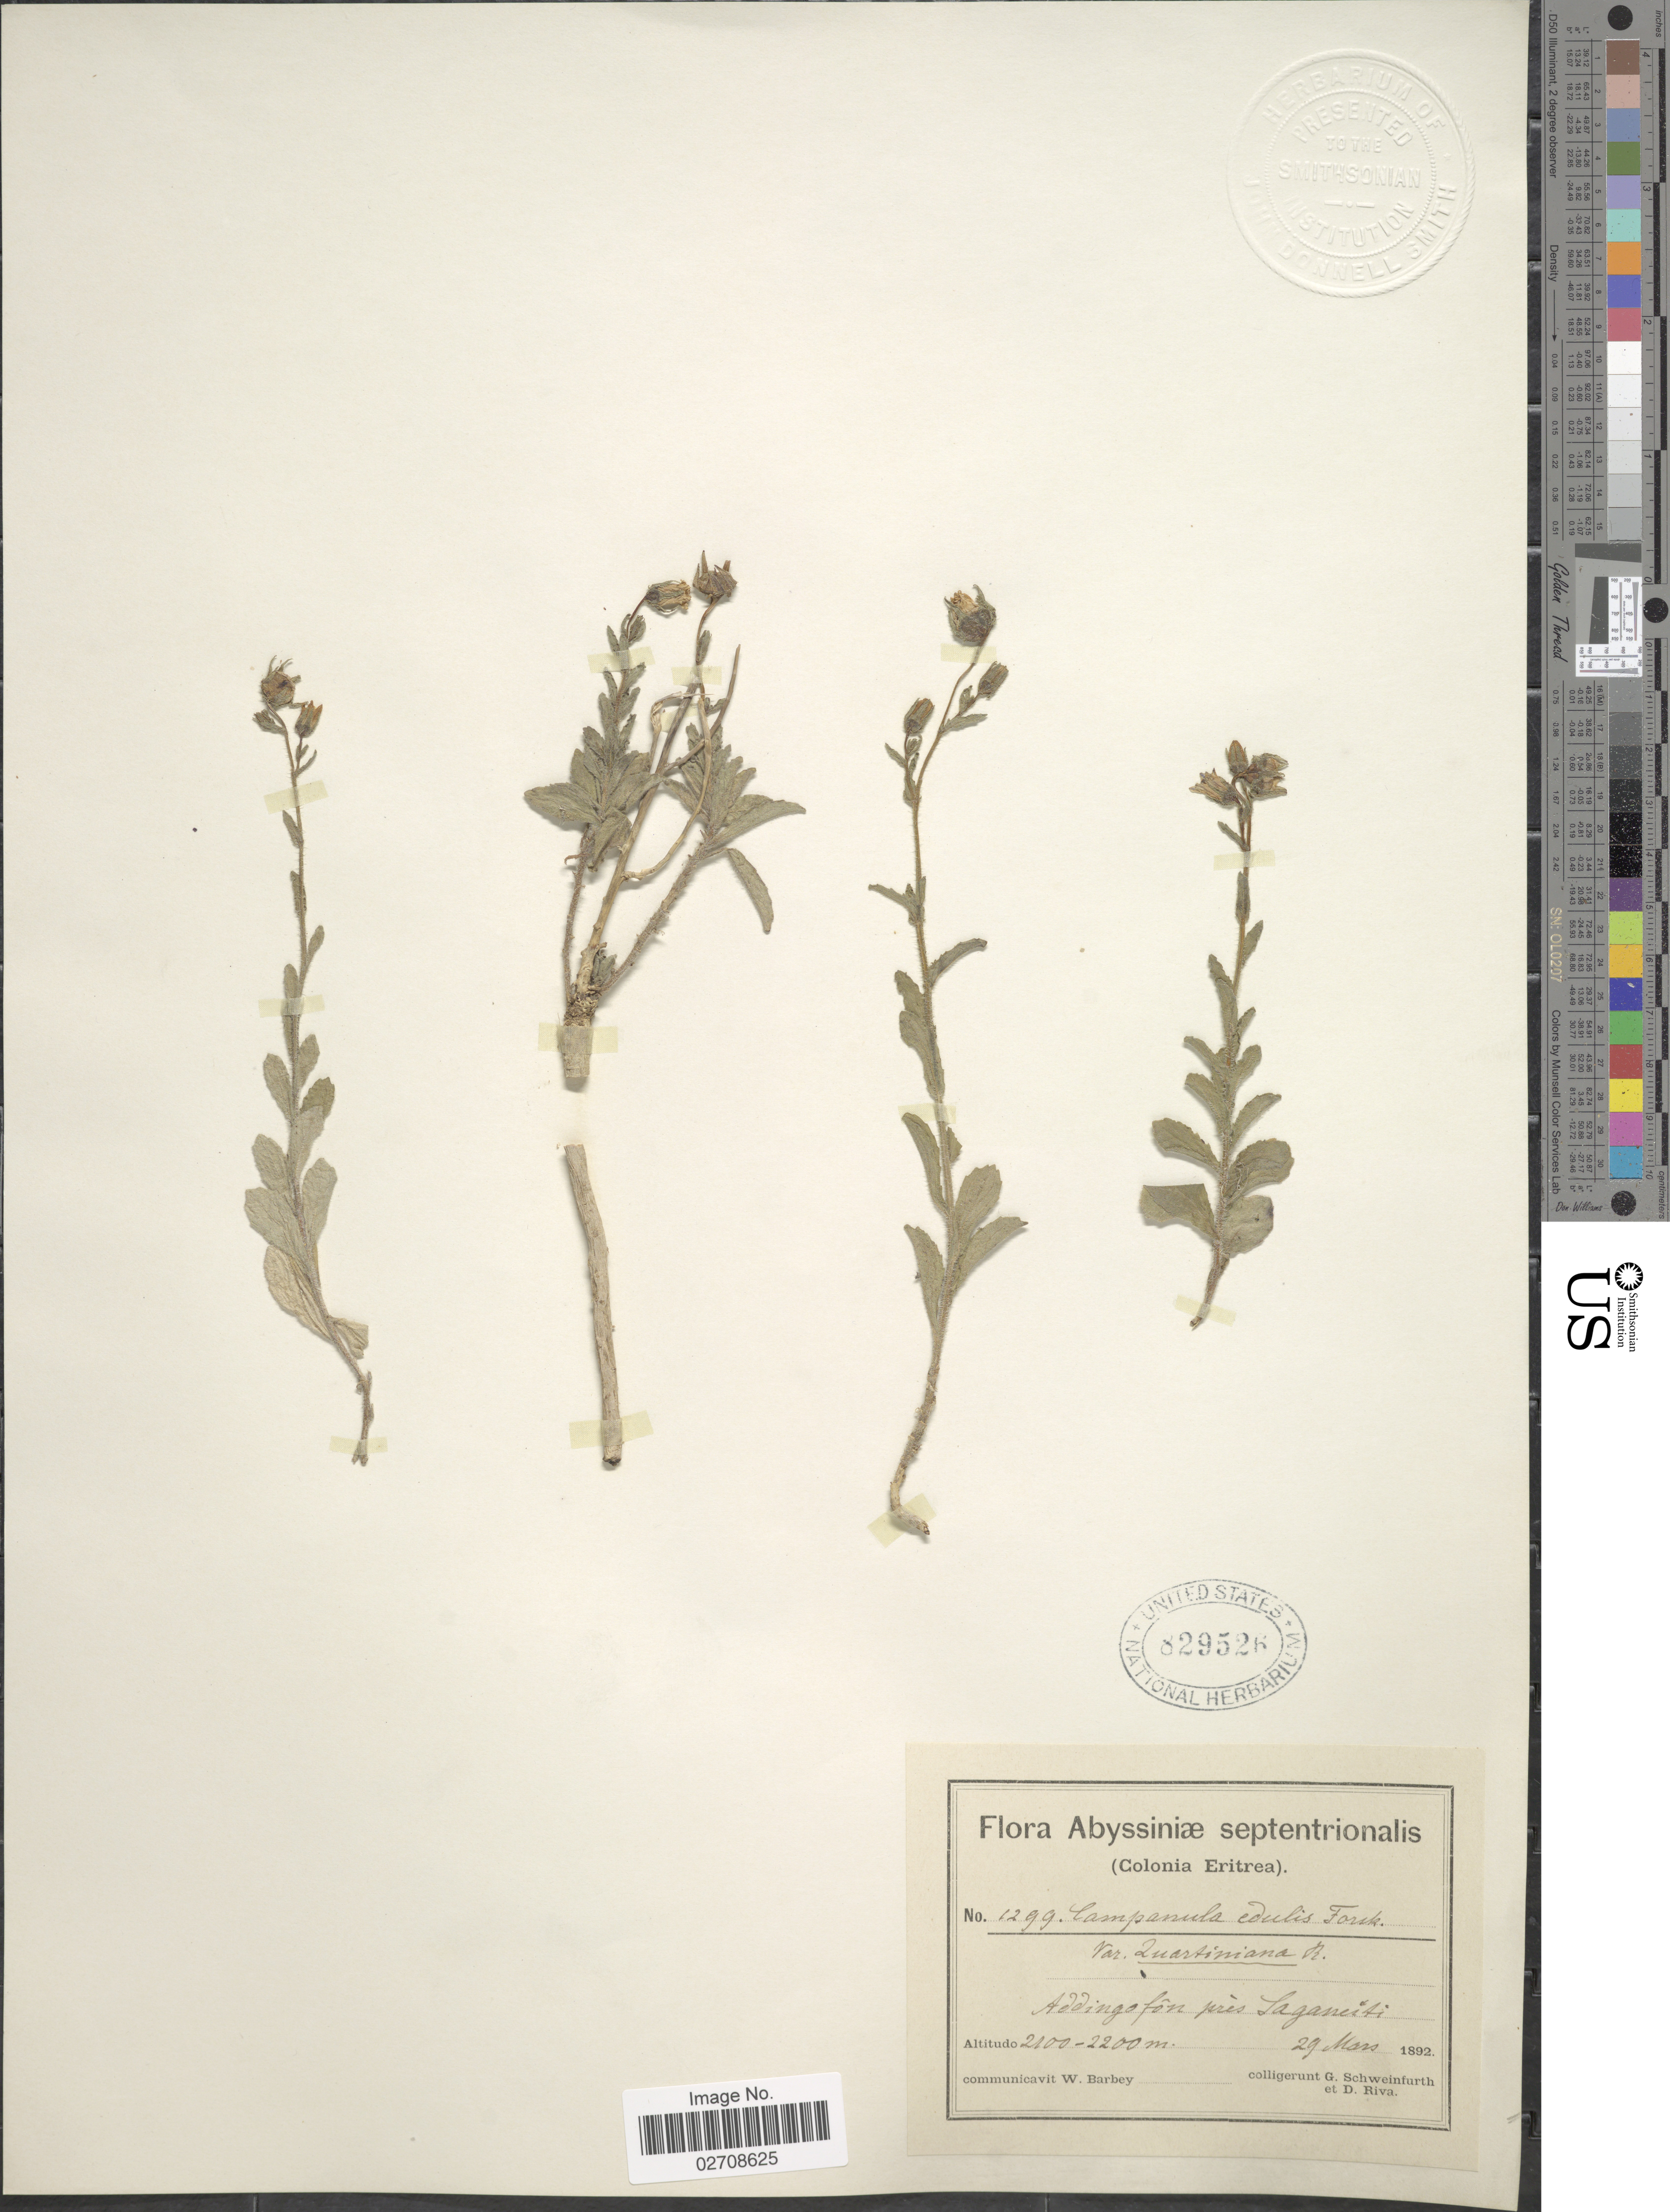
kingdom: Plantae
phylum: Tracheophyta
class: Magnoliopsida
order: Asterales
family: Campanulaceae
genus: Campanula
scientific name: Campanula edulis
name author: Forssk.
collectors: G. A. Schweinfurth & D. Riva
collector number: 1299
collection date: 1892-03-29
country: Eritrea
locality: Abyssiniae septentrionalis, (Colonia Eritrea). Addingofon pres Saganeiti.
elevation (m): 2100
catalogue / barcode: US 829526